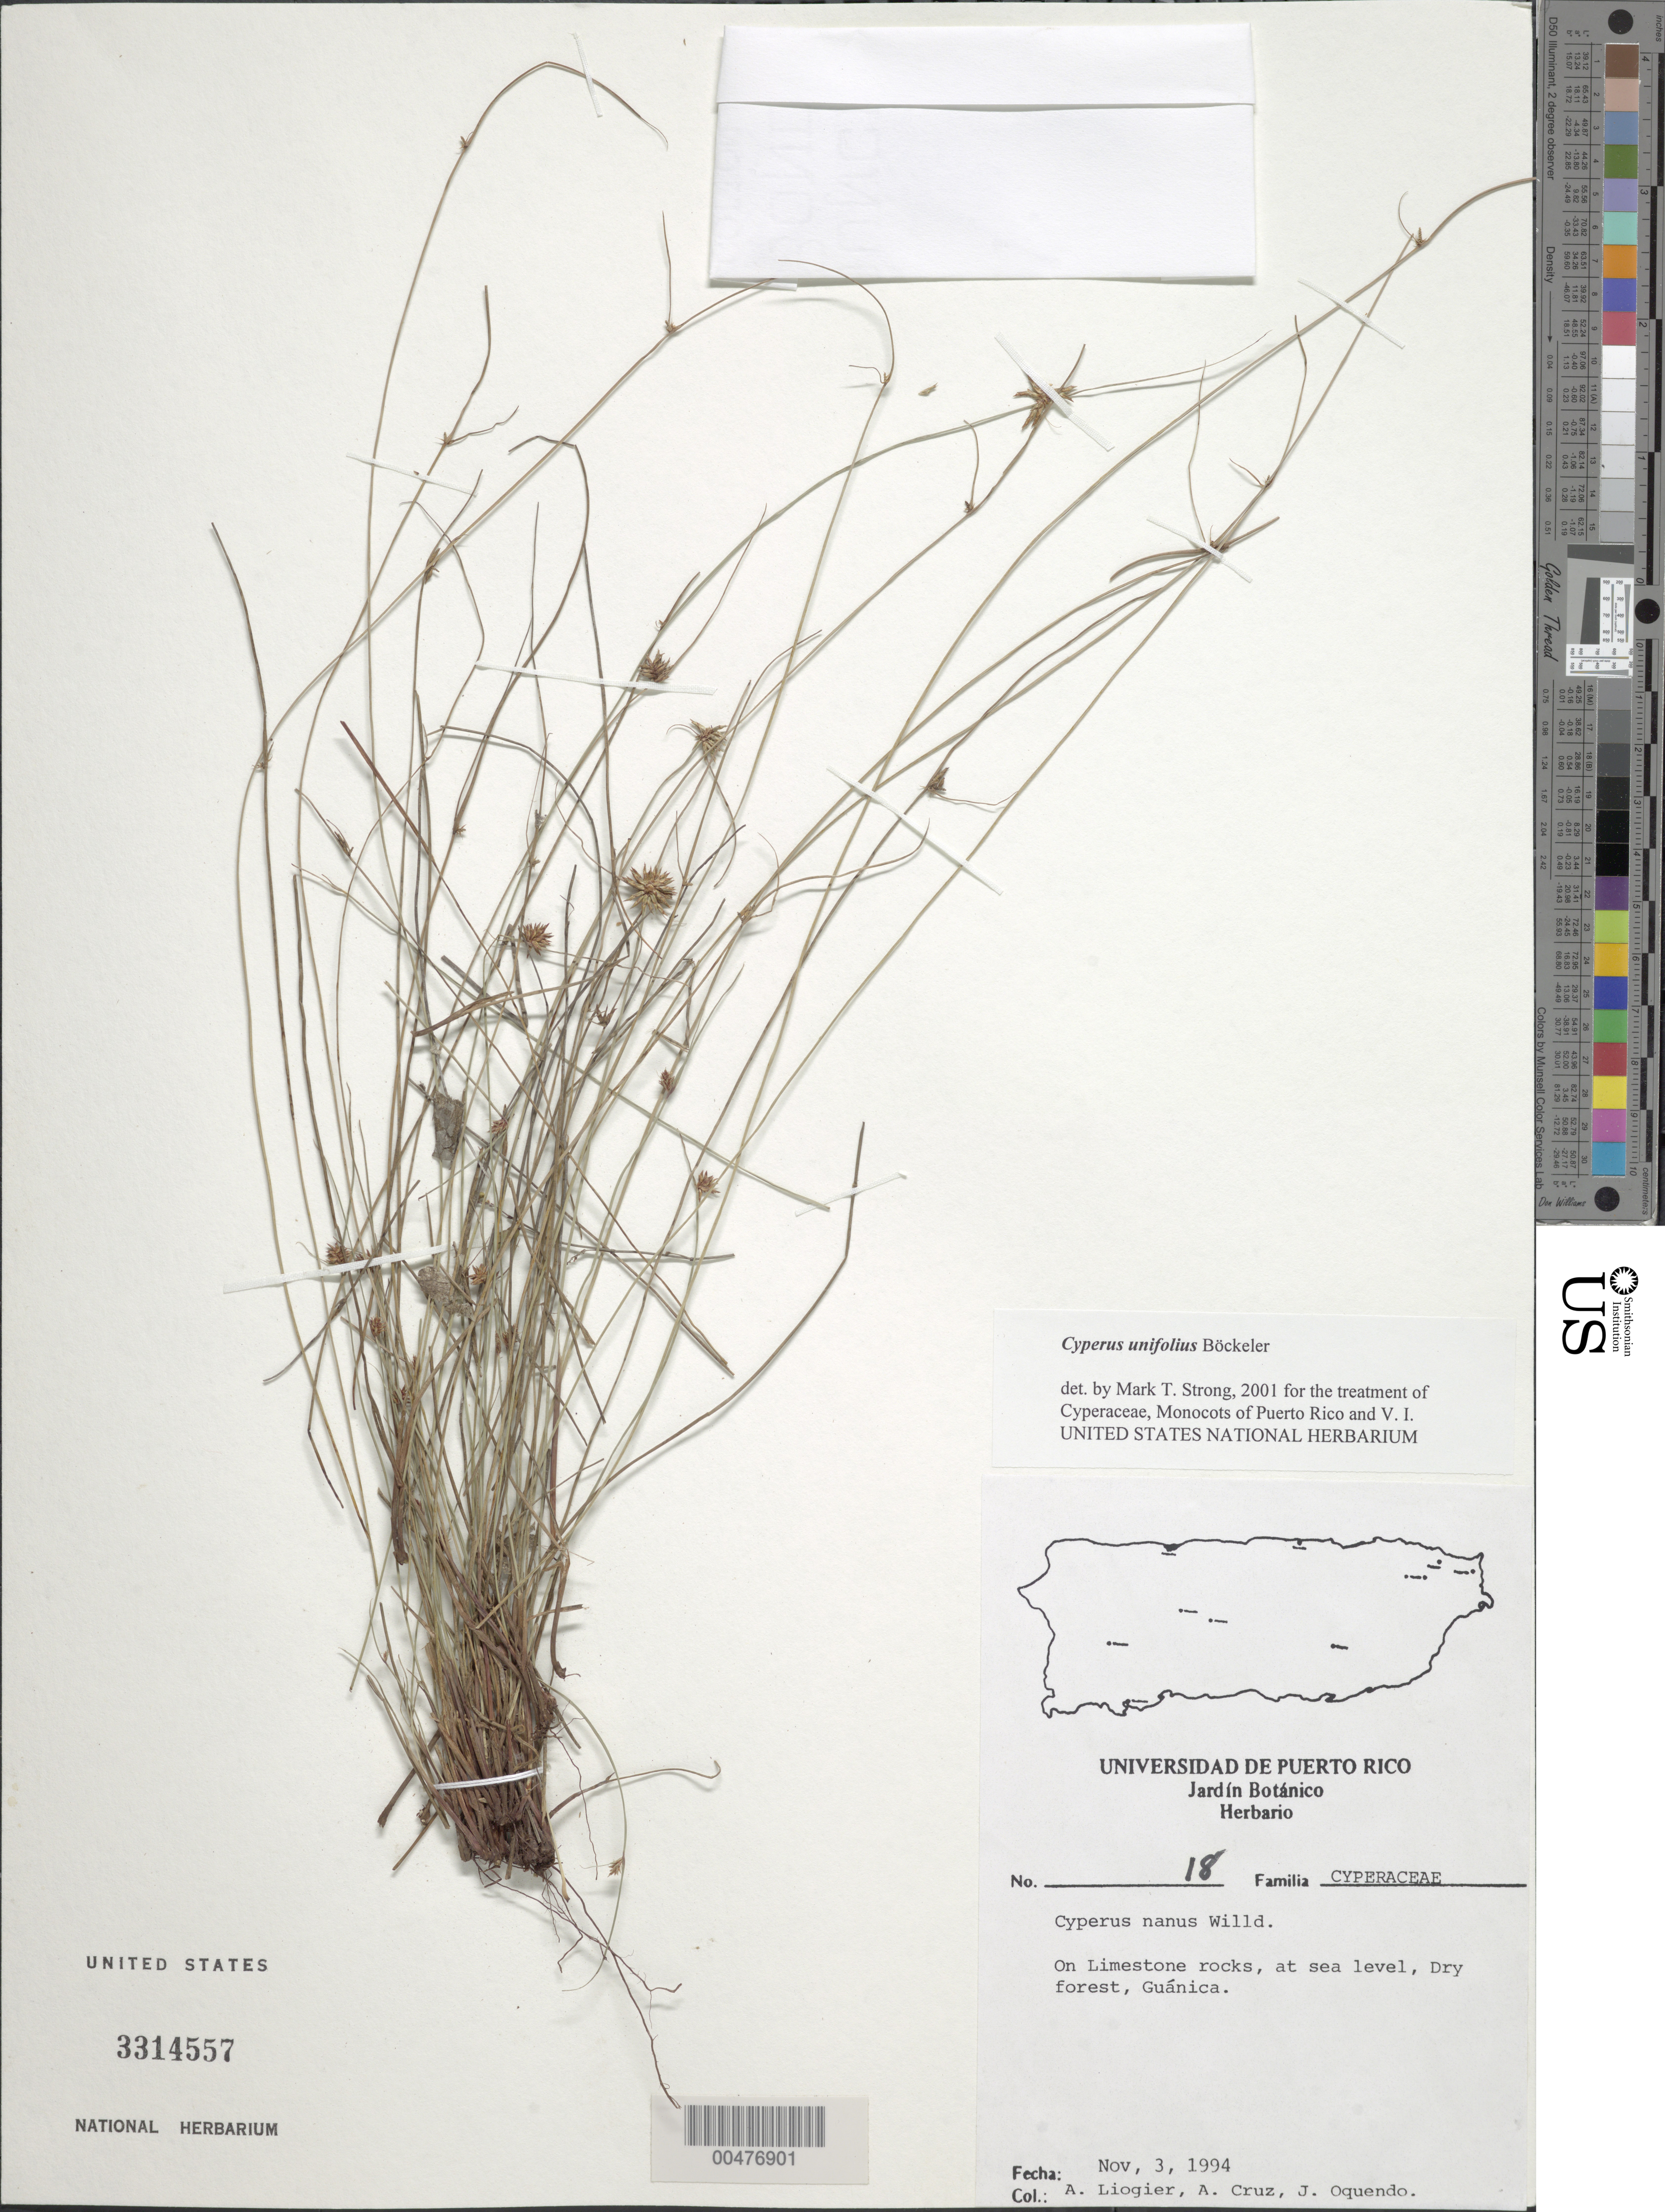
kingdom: Plantae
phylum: Tracheophyta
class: Liliopsida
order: Poales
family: Cyperaceae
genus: Cyperus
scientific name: Cyperus nanus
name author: Willd.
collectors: A. H. Liogier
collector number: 18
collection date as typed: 03 Nov 1994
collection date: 1994-11-03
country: Puerto Rico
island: Greater Antilles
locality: Guánica.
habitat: Dry forest on limestone rocks.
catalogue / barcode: US 3314557